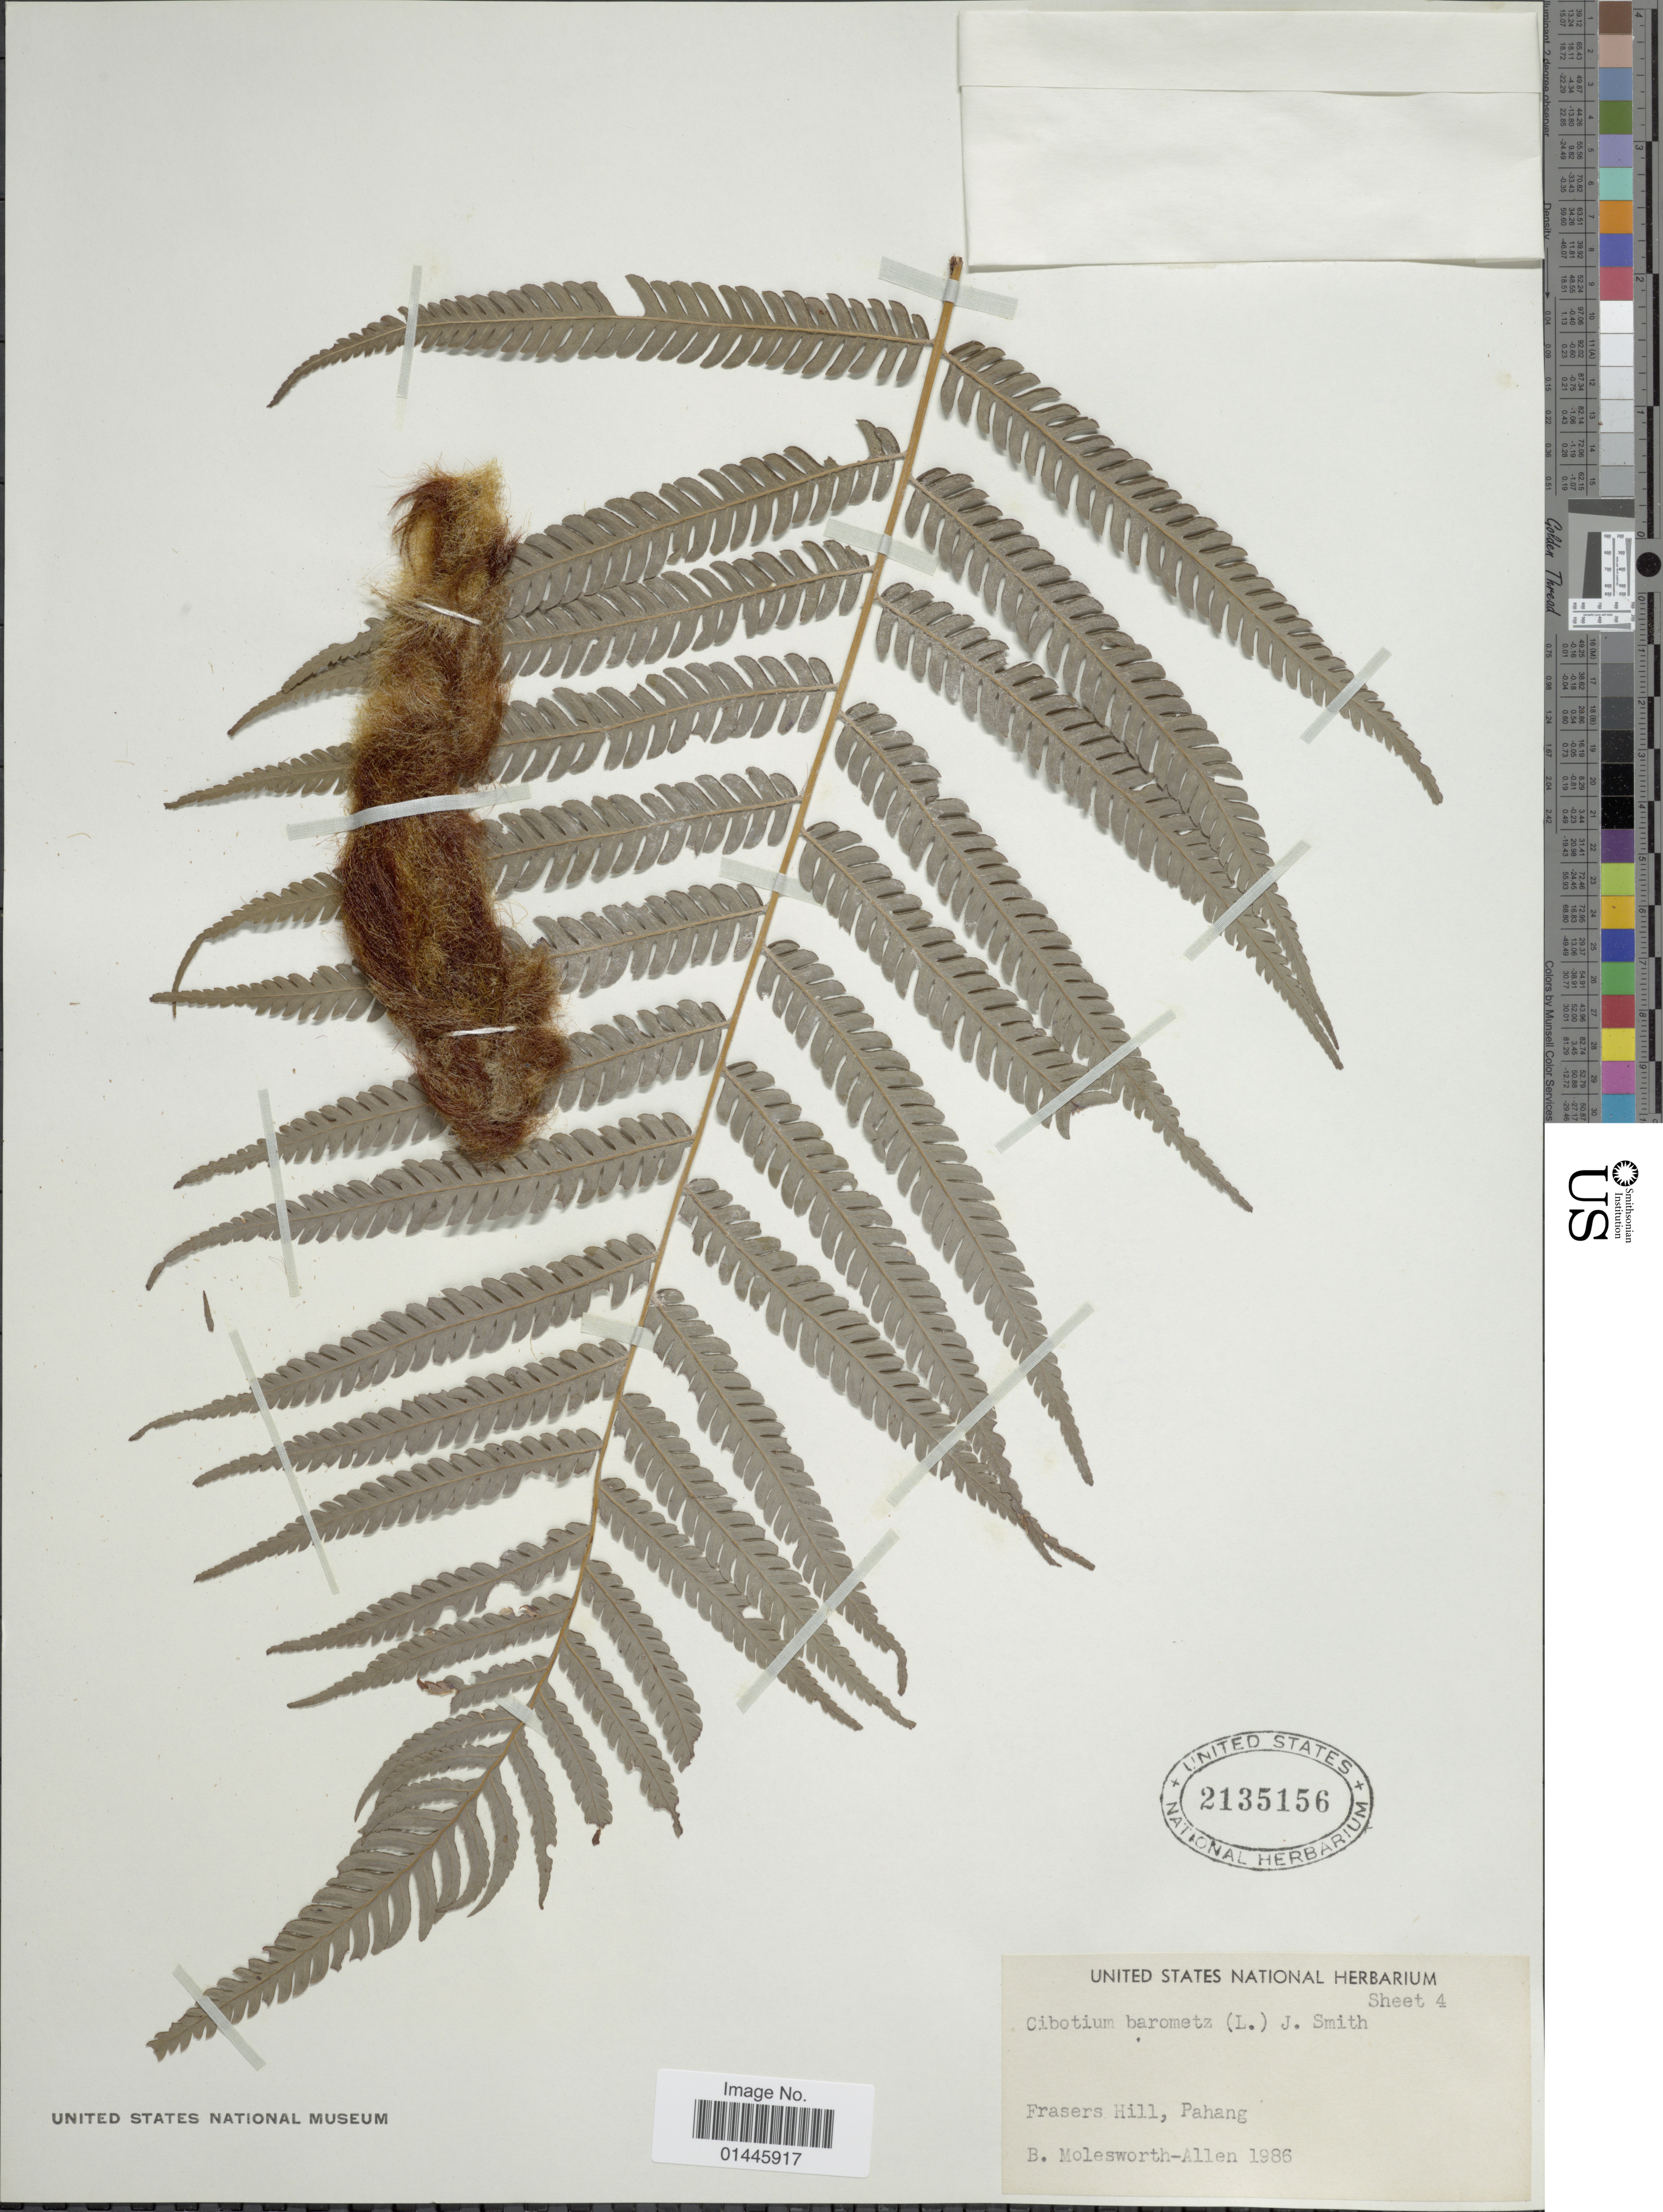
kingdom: Plantae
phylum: Tracheophyta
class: Polypodiopsida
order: Cyatheales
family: Cibotiaceae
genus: Cibotium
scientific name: Cibotium barometz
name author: (L.) J. Sm.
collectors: B. E. G. Molesworth-Allen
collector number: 1986?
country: Malaysia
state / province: Pahang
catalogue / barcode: US 2135156